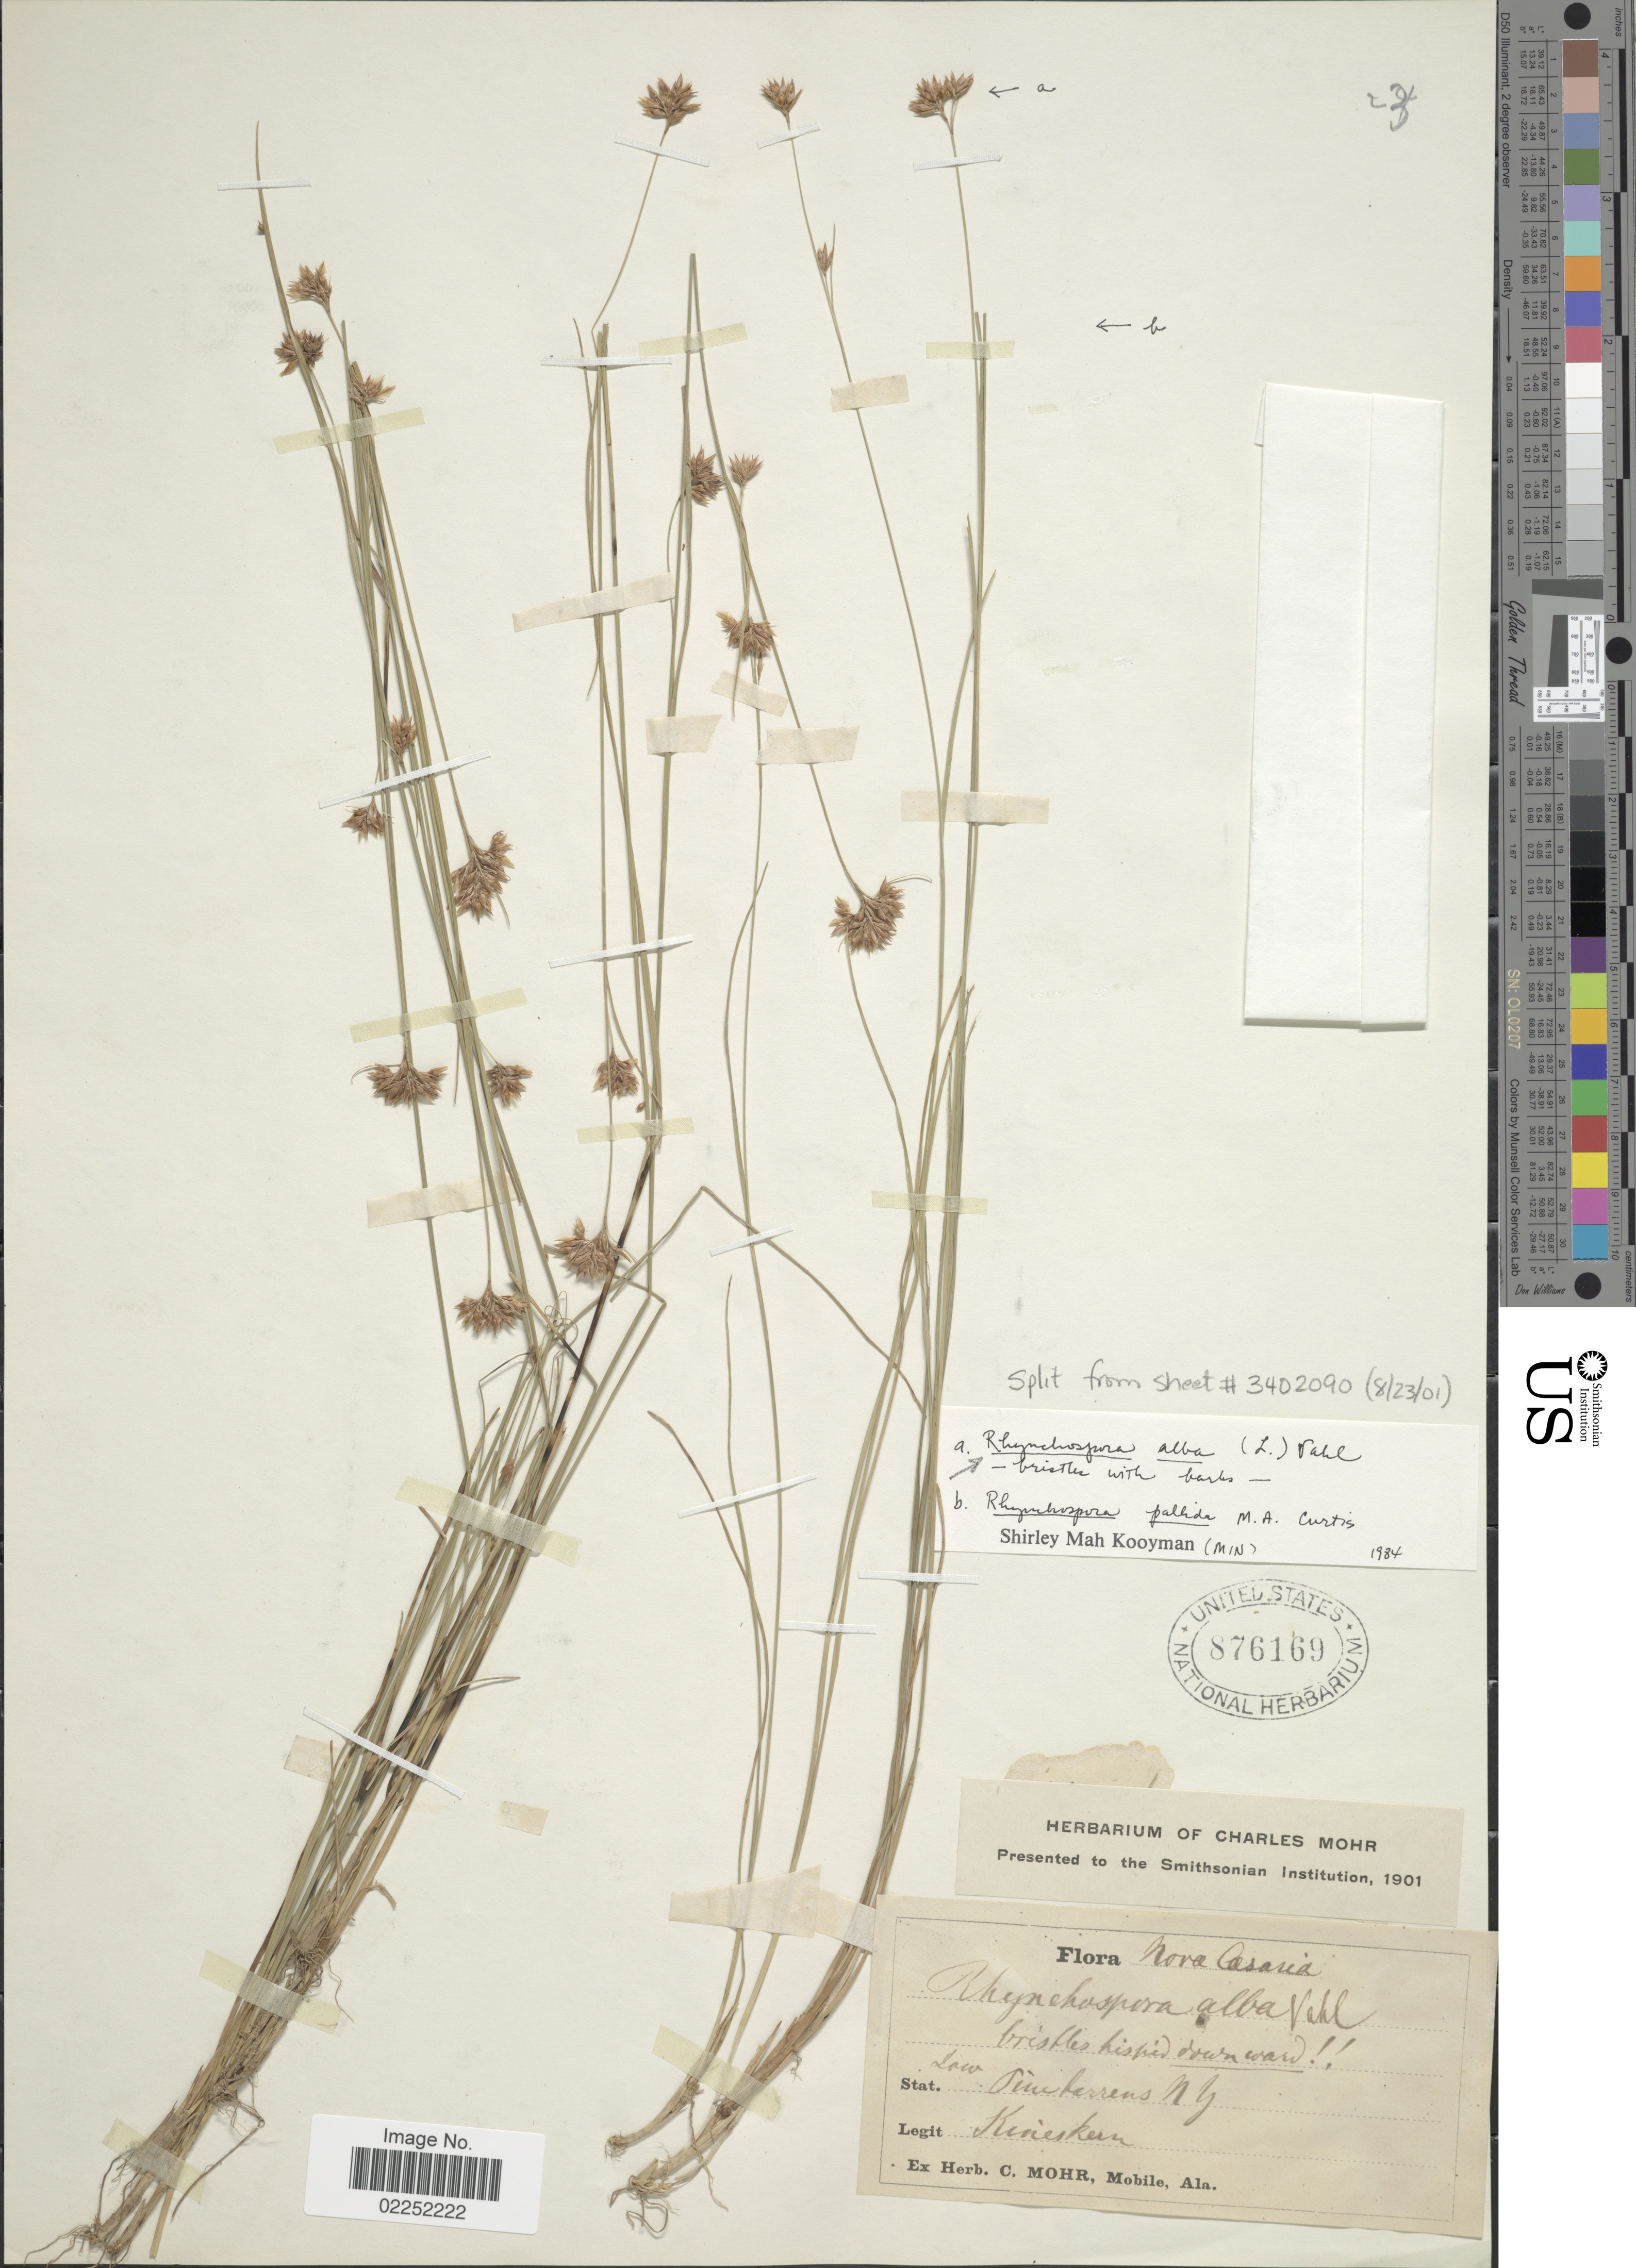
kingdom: Plantae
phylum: Tracheophyta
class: Liliopsida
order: Poales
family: Cyperaceae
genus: Rhynchospora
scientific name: Rhynchospora alba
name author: (L.) Vahl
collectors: P. D. Knieskern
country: United States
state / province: New Jersey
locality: Low Pine barrens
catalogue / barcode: US 876169